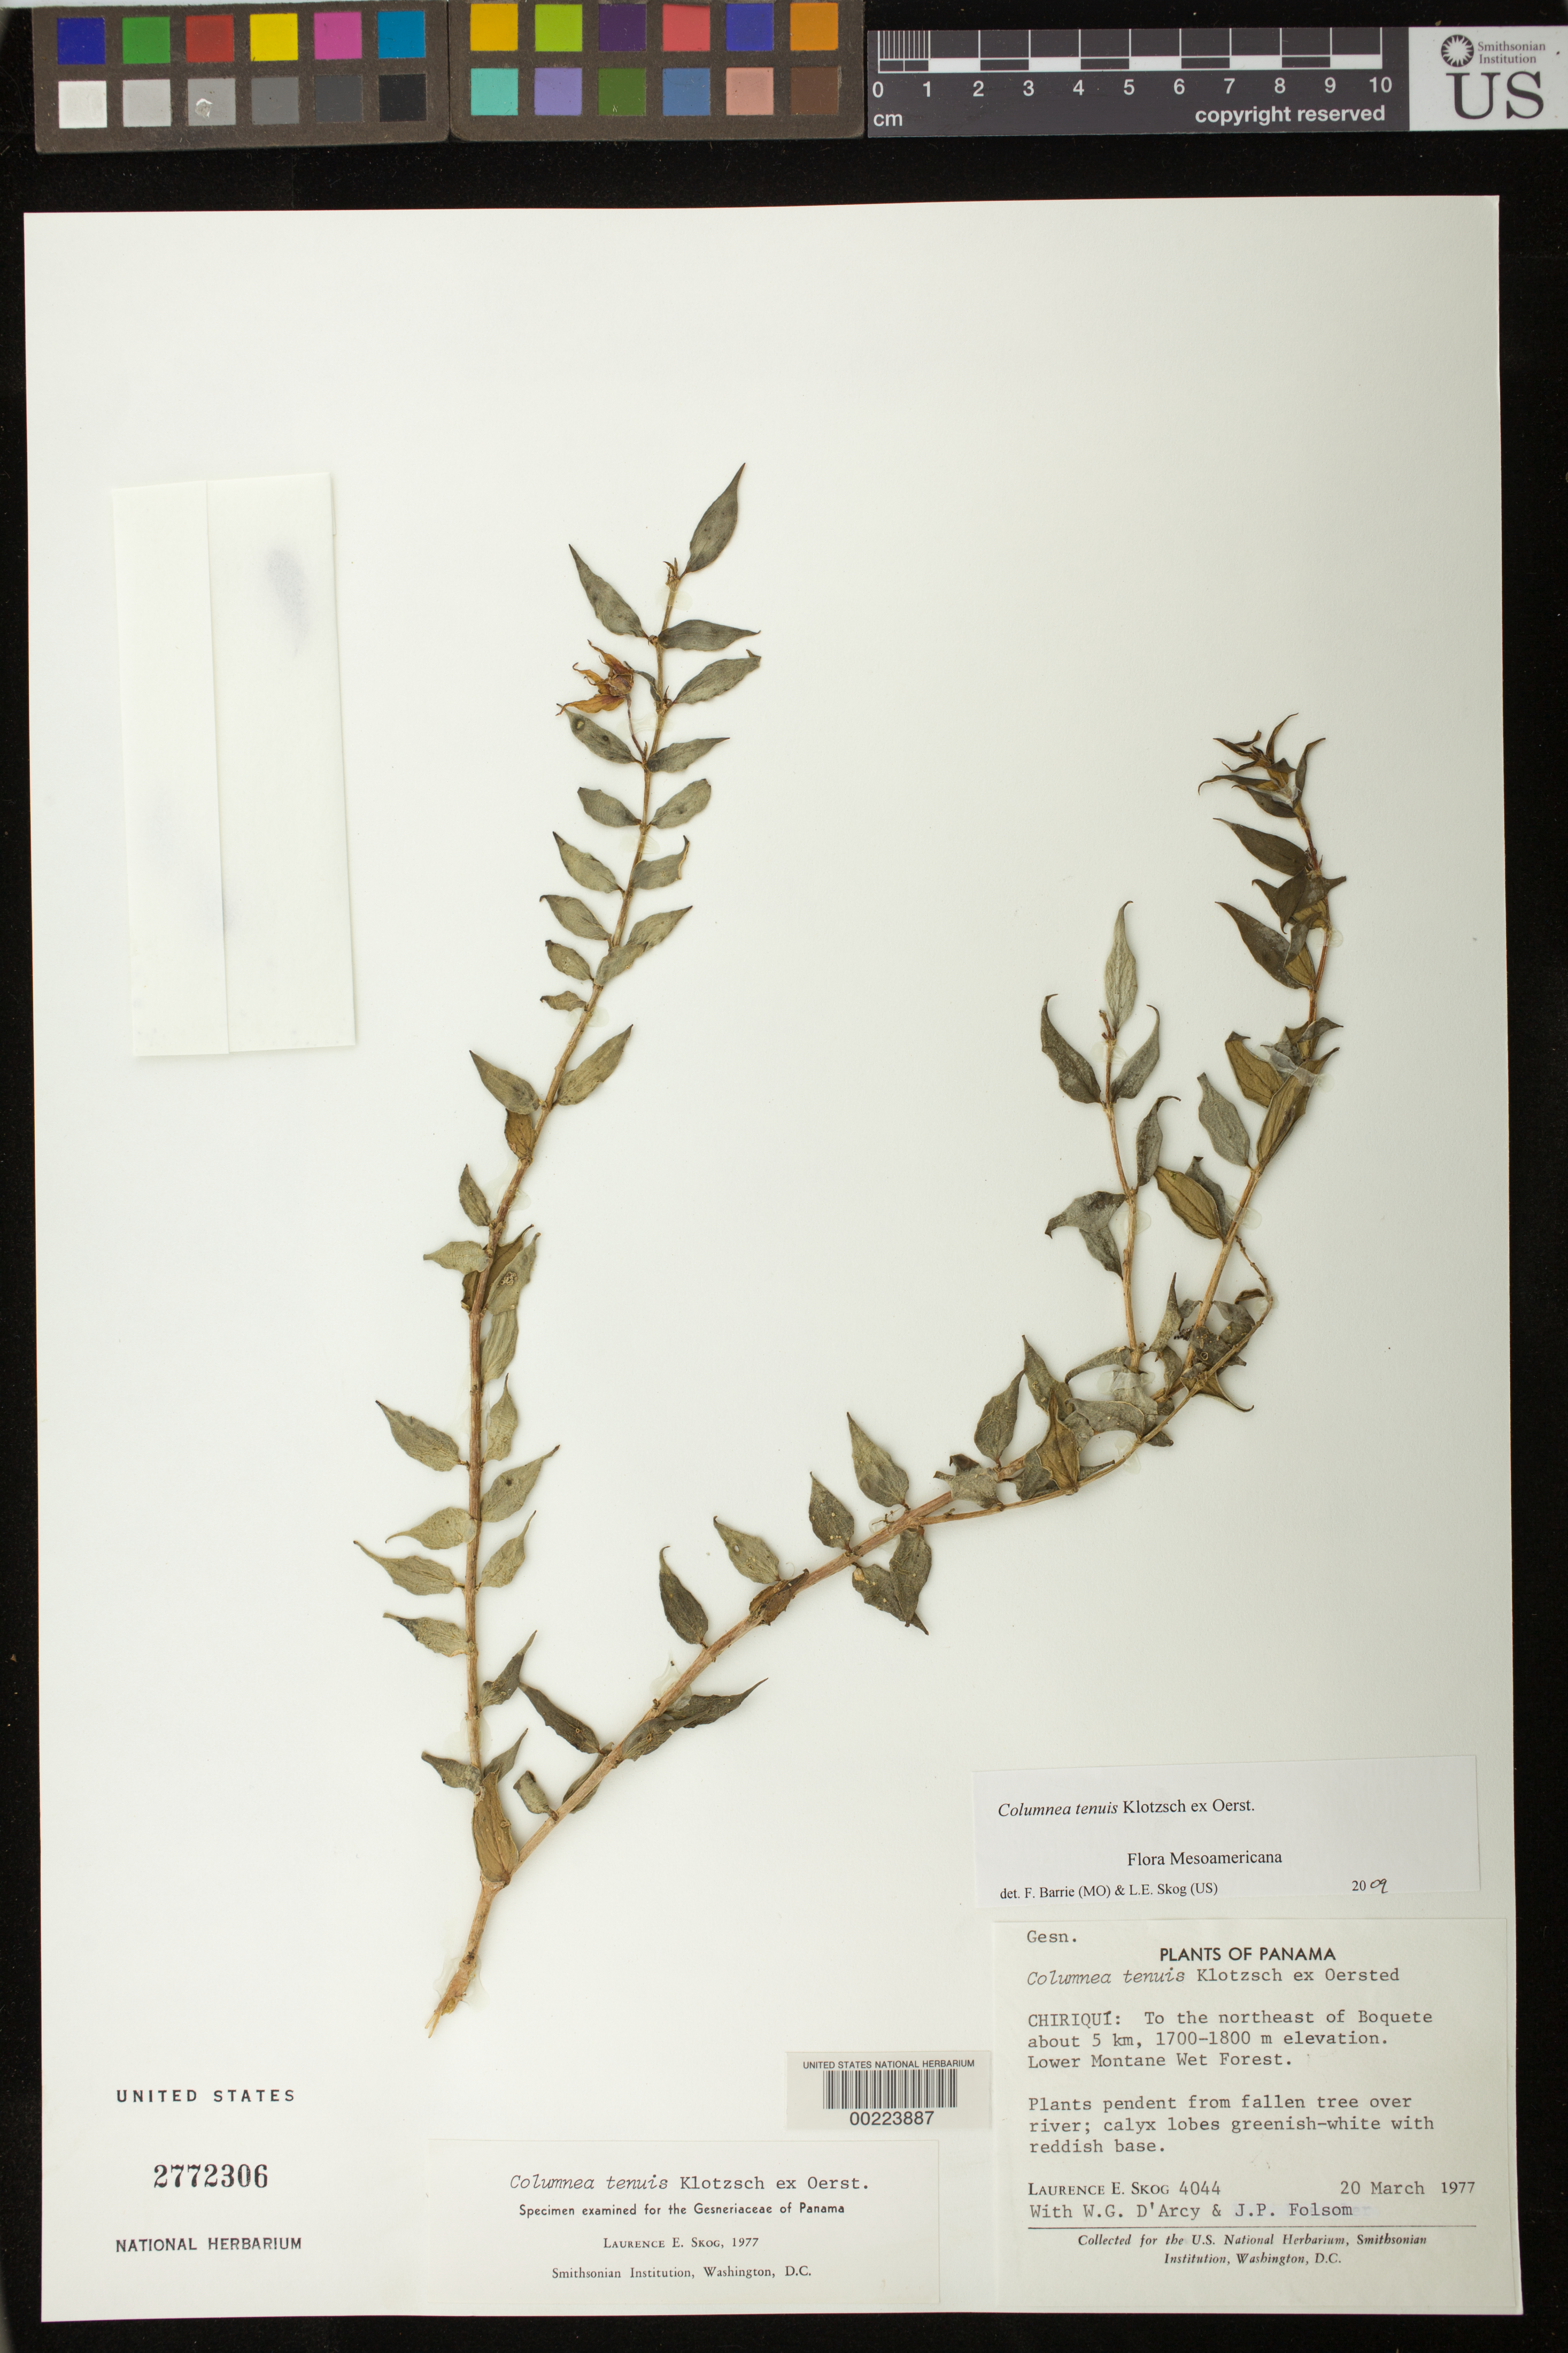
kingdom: Plantae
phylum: Tracheophyta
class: Magnoliopsida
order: Lamiales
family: Gesneriaceae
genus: Columnea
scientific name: Columnea tenuis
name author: Klotzsch ex Oerst.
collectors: L. E. Skog, W. G. D'Arcy & J. P. Folsom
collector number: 4044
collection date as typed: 20 Mar 1977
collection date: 1977-03-20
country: Panama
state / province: Chiriquí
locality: NE of Boquete about 5 km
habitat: Lower montane wet forest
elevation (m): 1700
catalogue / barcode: US 2772306